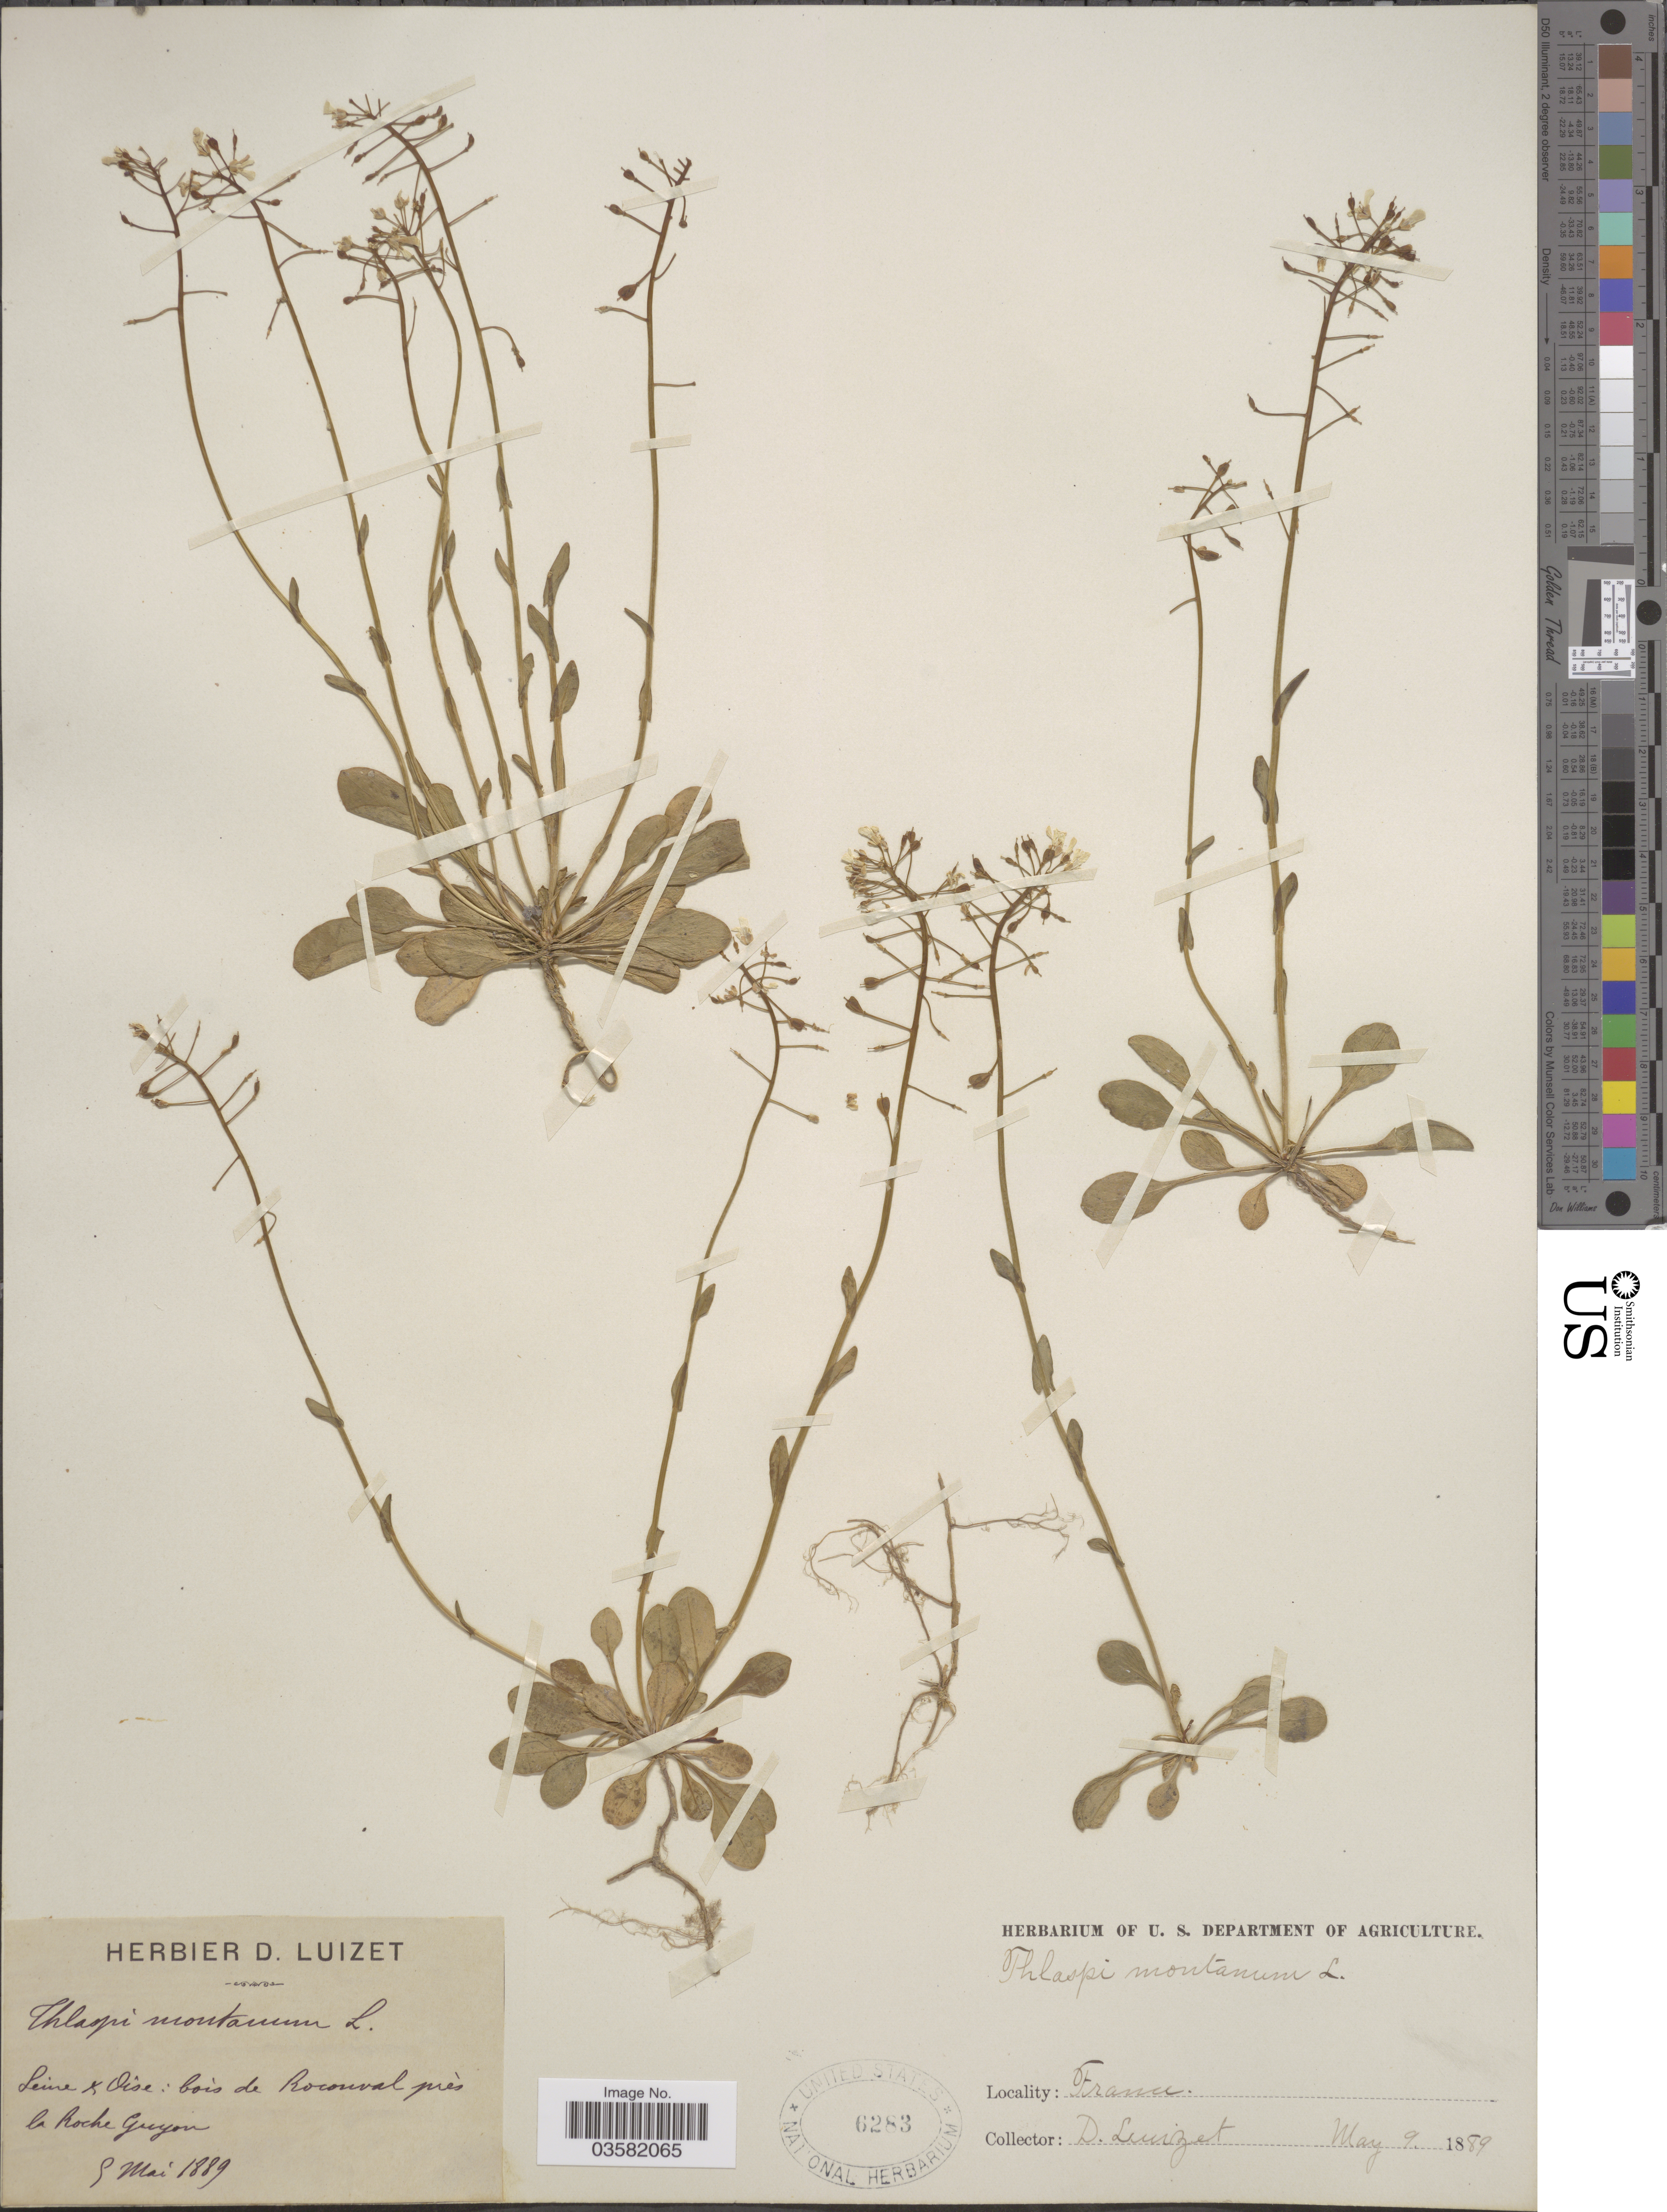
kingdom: Plantae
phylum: Tracheophyta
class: Magnoliopsida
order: Brassicales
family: Brassicaceae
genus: Thlaspi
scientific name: Thlaspi montanum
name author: L.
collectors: D. Luizet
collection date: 1889-05-09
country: France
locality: Seine & Oise: bois de Roconval près la Roche Guyon.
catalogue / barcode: US 6283